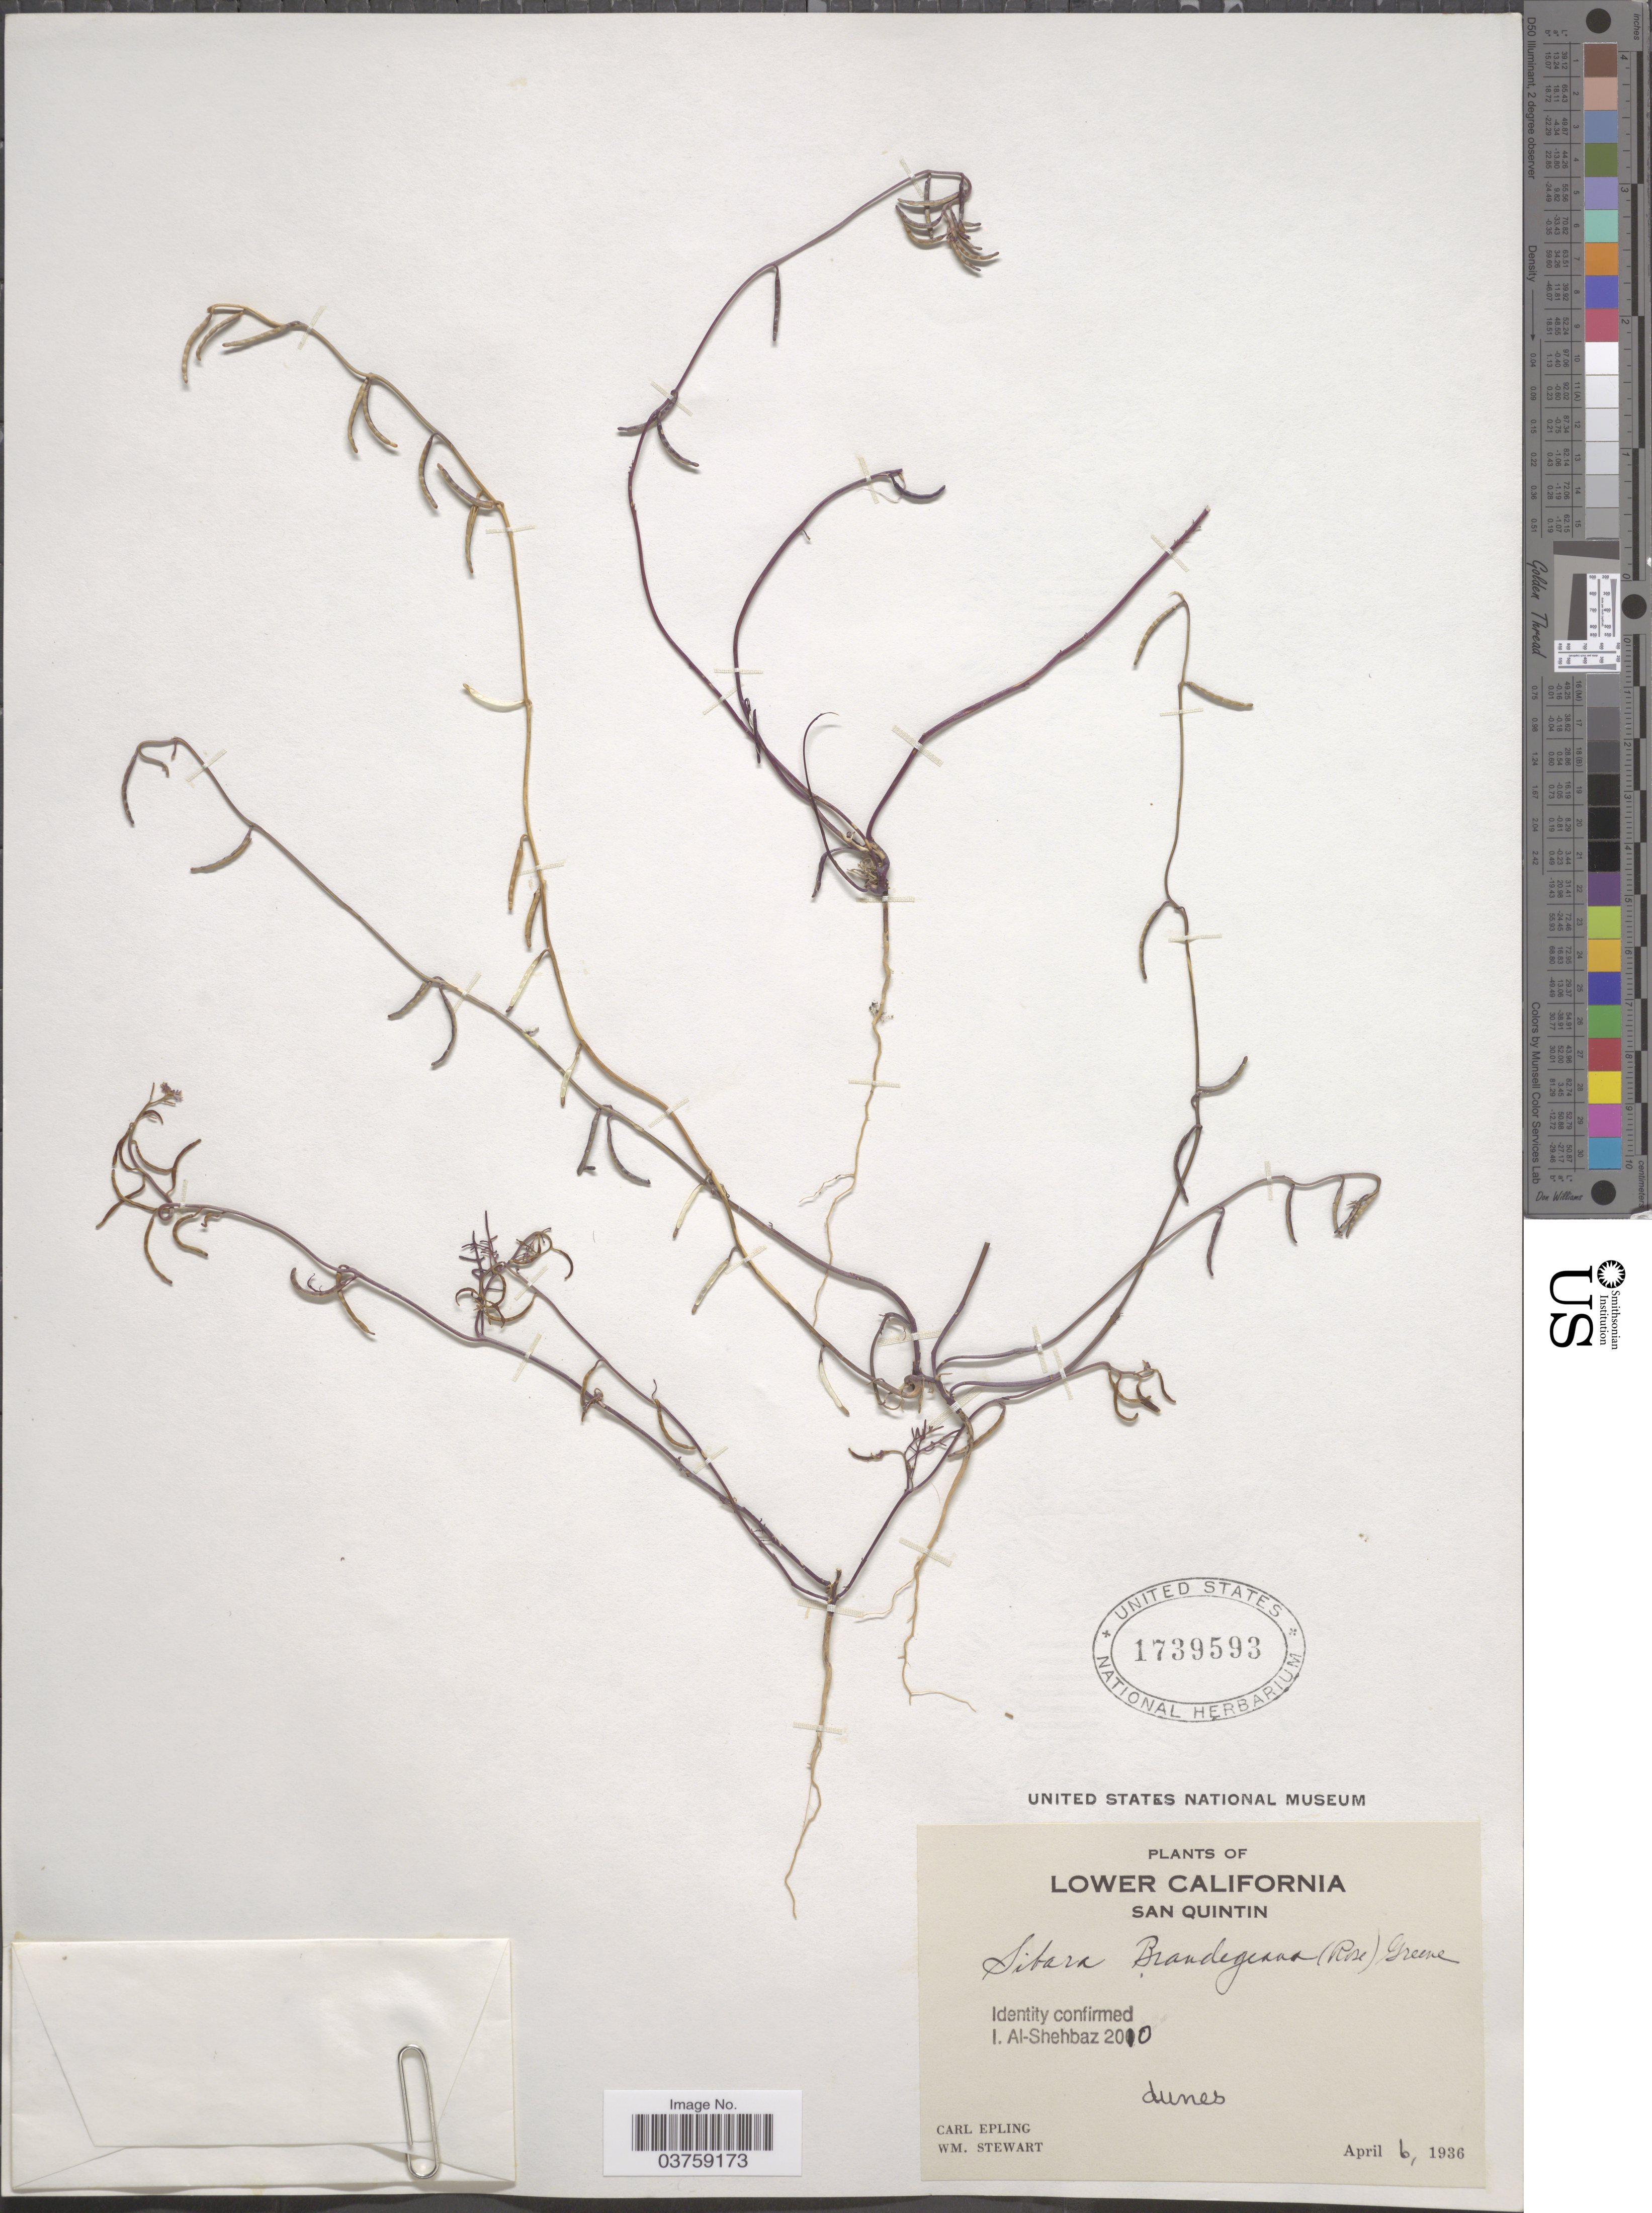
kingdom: Plantae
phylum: Tracheophyta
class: Magnoliopsida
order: Brassicales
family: Brassicaceae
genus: Sibara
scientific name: Sibara brandegeeana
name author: Greene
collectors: C. C. Epling & W. Stewart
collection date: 1936-04-06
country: Mexico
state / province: Baja California Norte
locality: Lower California. San Quintin.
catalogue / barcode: US 1739593